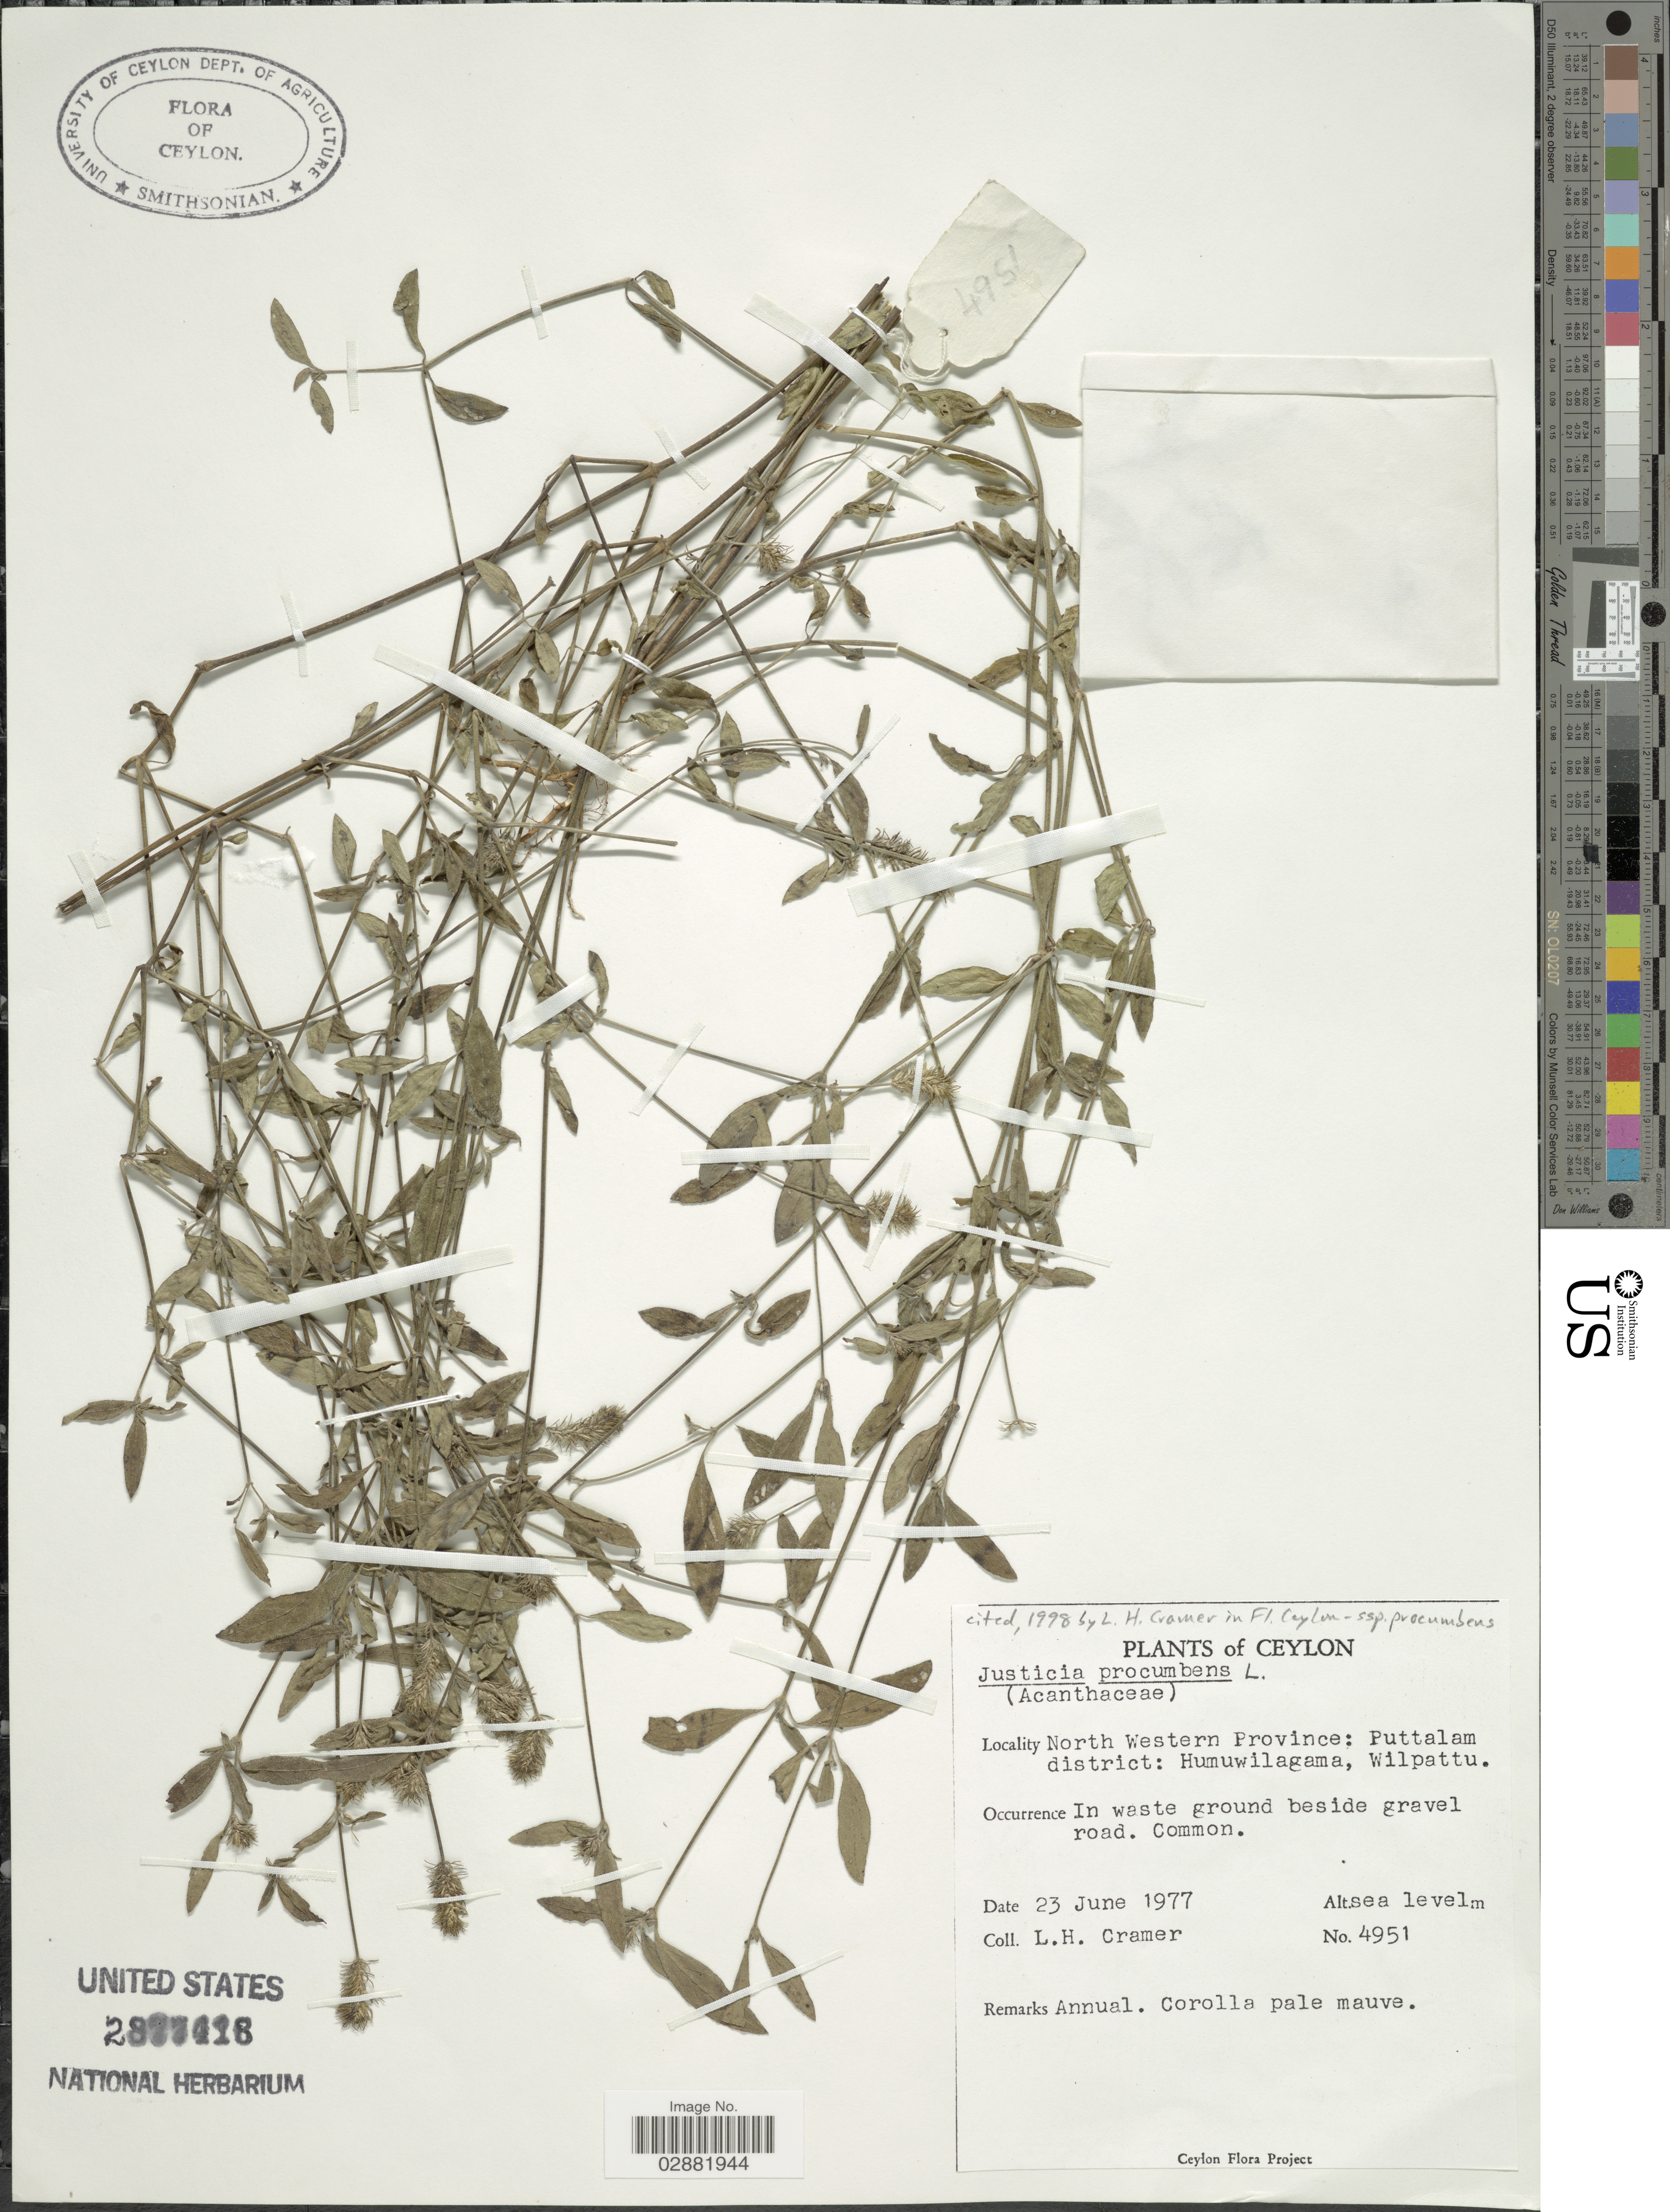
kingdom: Plantae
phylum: Tracheophyta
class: Magnoliopsida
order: Lamiales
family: Acanthaceae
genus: Justicia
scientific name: Justicia procumbens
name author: L.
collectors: L. H. Cramer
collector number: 4951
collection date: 1977-06-23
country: Sri Lanka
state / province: North Western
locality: Ceylon, Puttalam district, Humuwilagama, Wilpattu.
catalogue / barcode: US 2877418